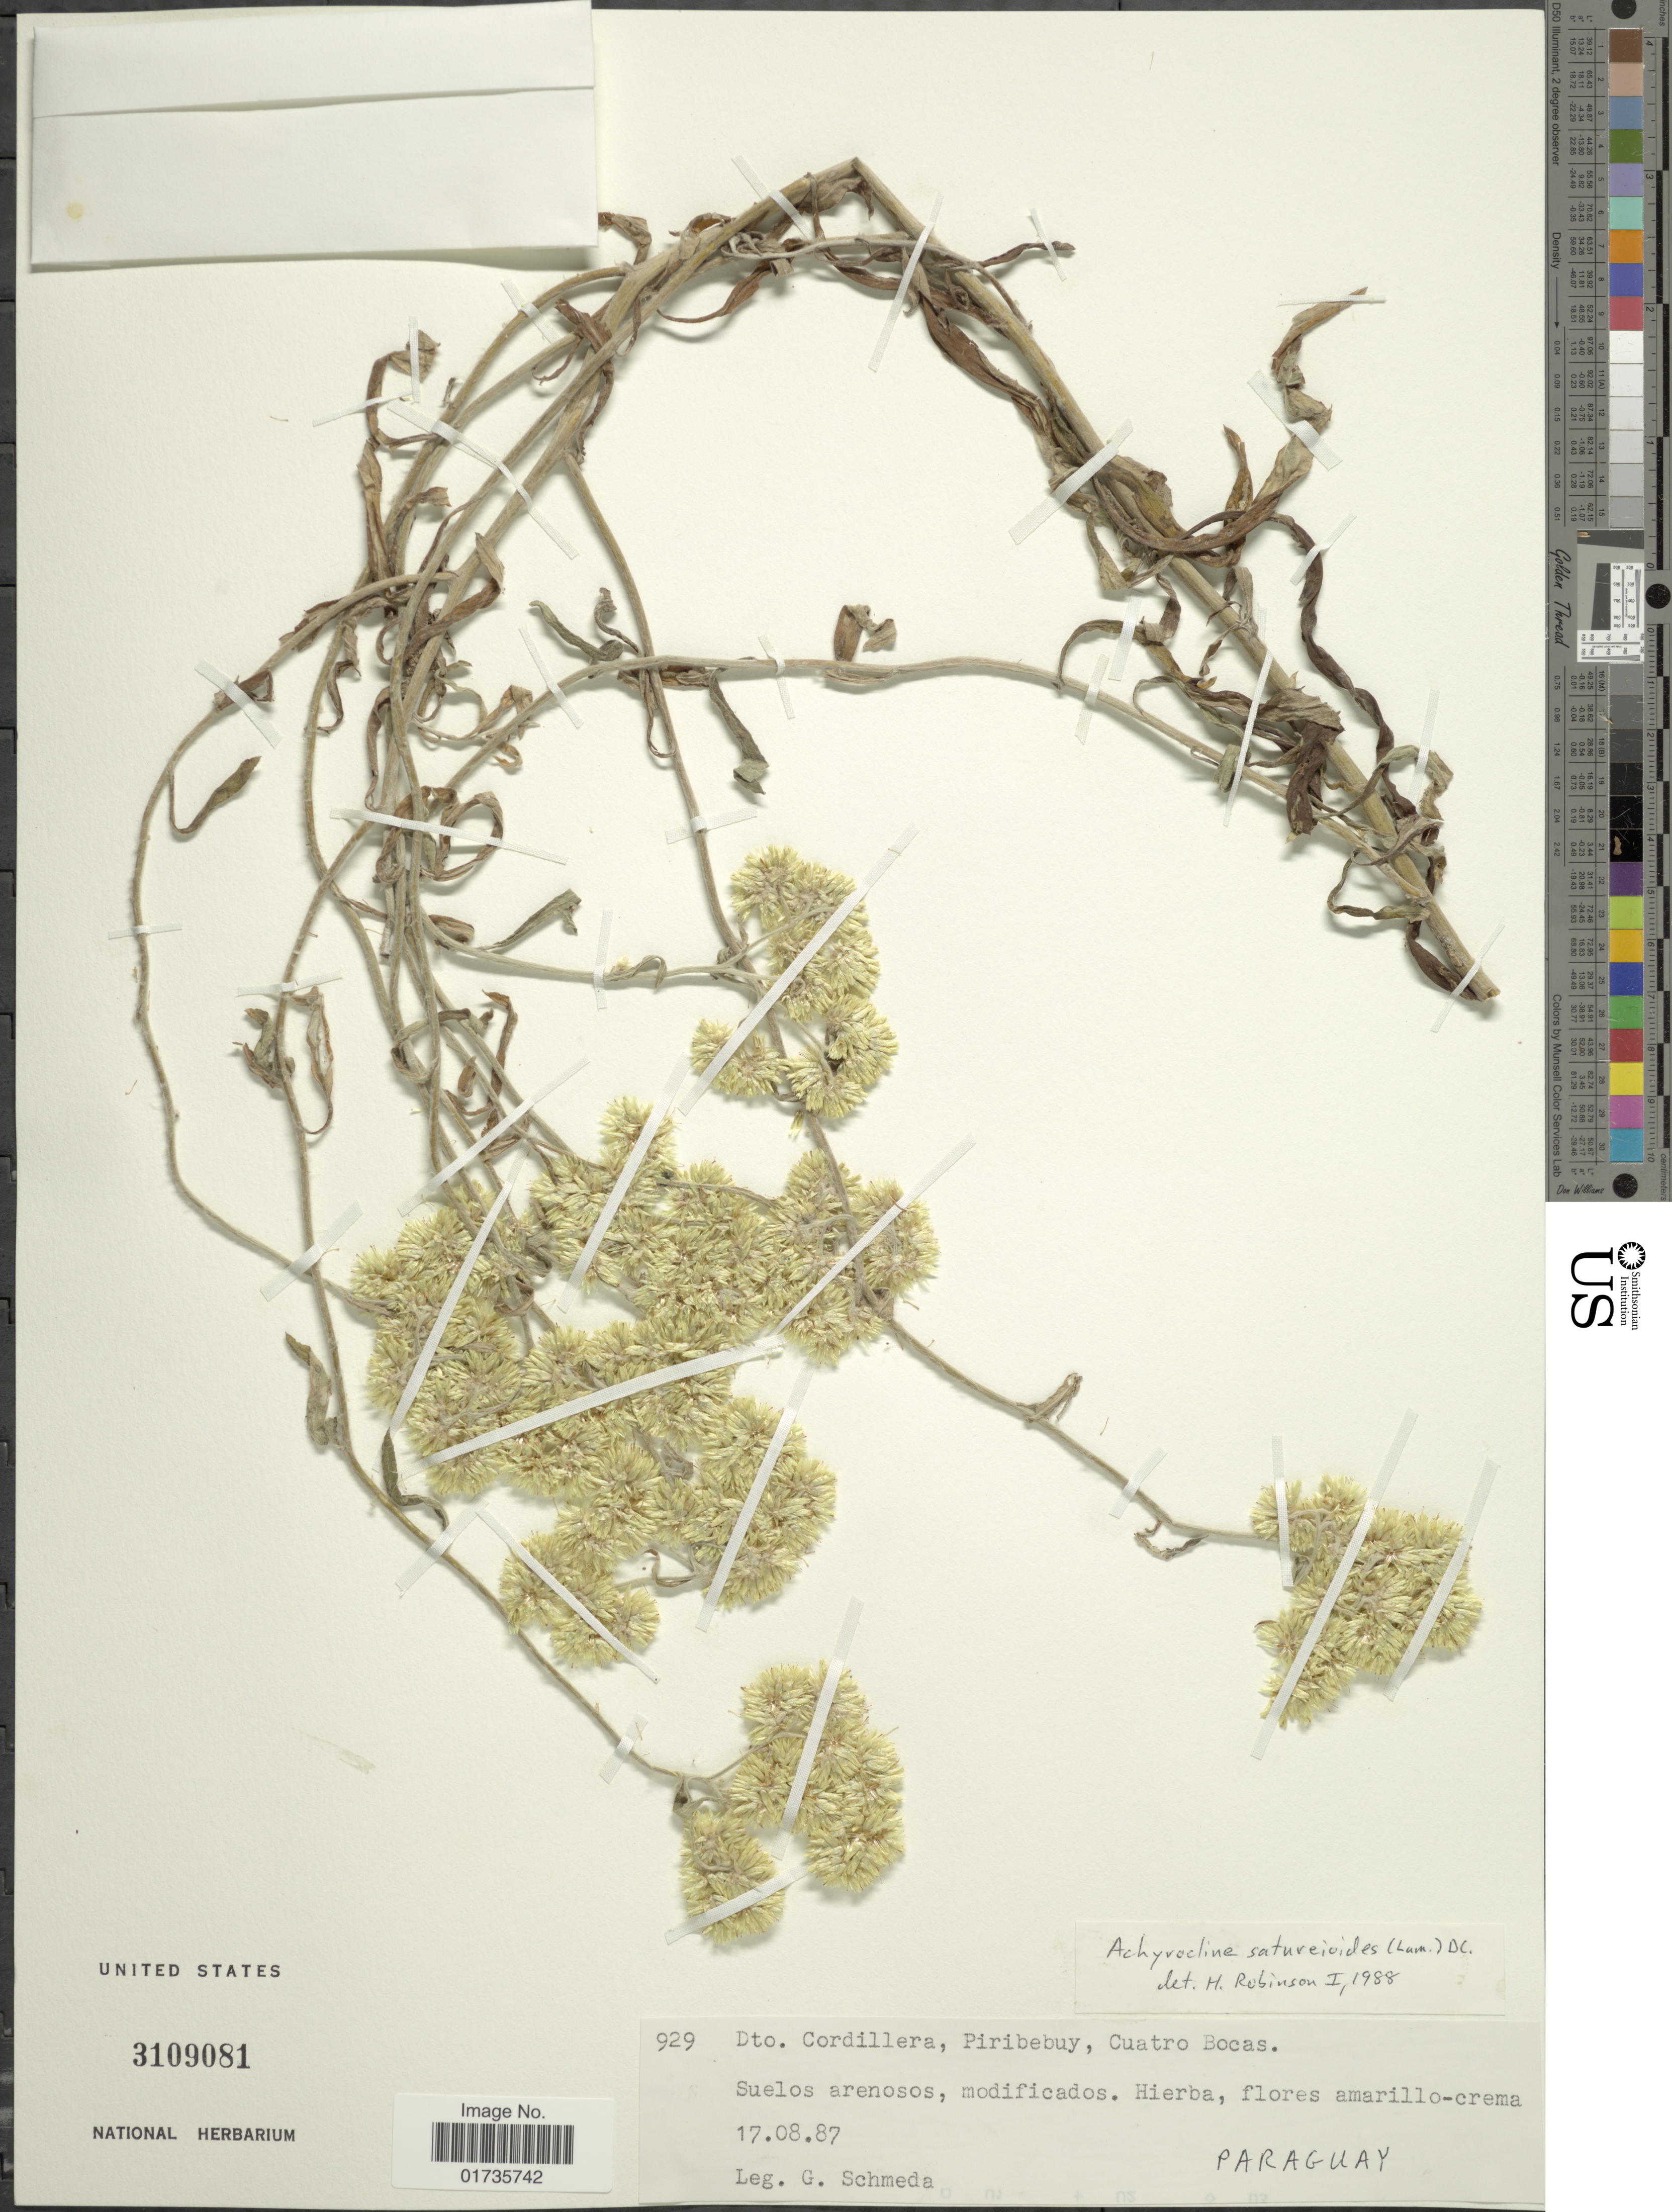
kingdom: Plantae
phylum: Tracheophyta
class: Magnoliopsida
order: Asterales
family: Asteraceae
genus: Achyrocline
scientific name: Achyrocline satureioides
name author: (Lam.) DC.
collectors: G. Schmeda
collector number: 929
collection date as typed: Transcribed d/m/y: 17/8/87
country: Paraguay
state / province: Cordillera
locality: Dto Cordillera, Piribebuy, Cuatro Bocas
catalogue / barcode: US 3109081